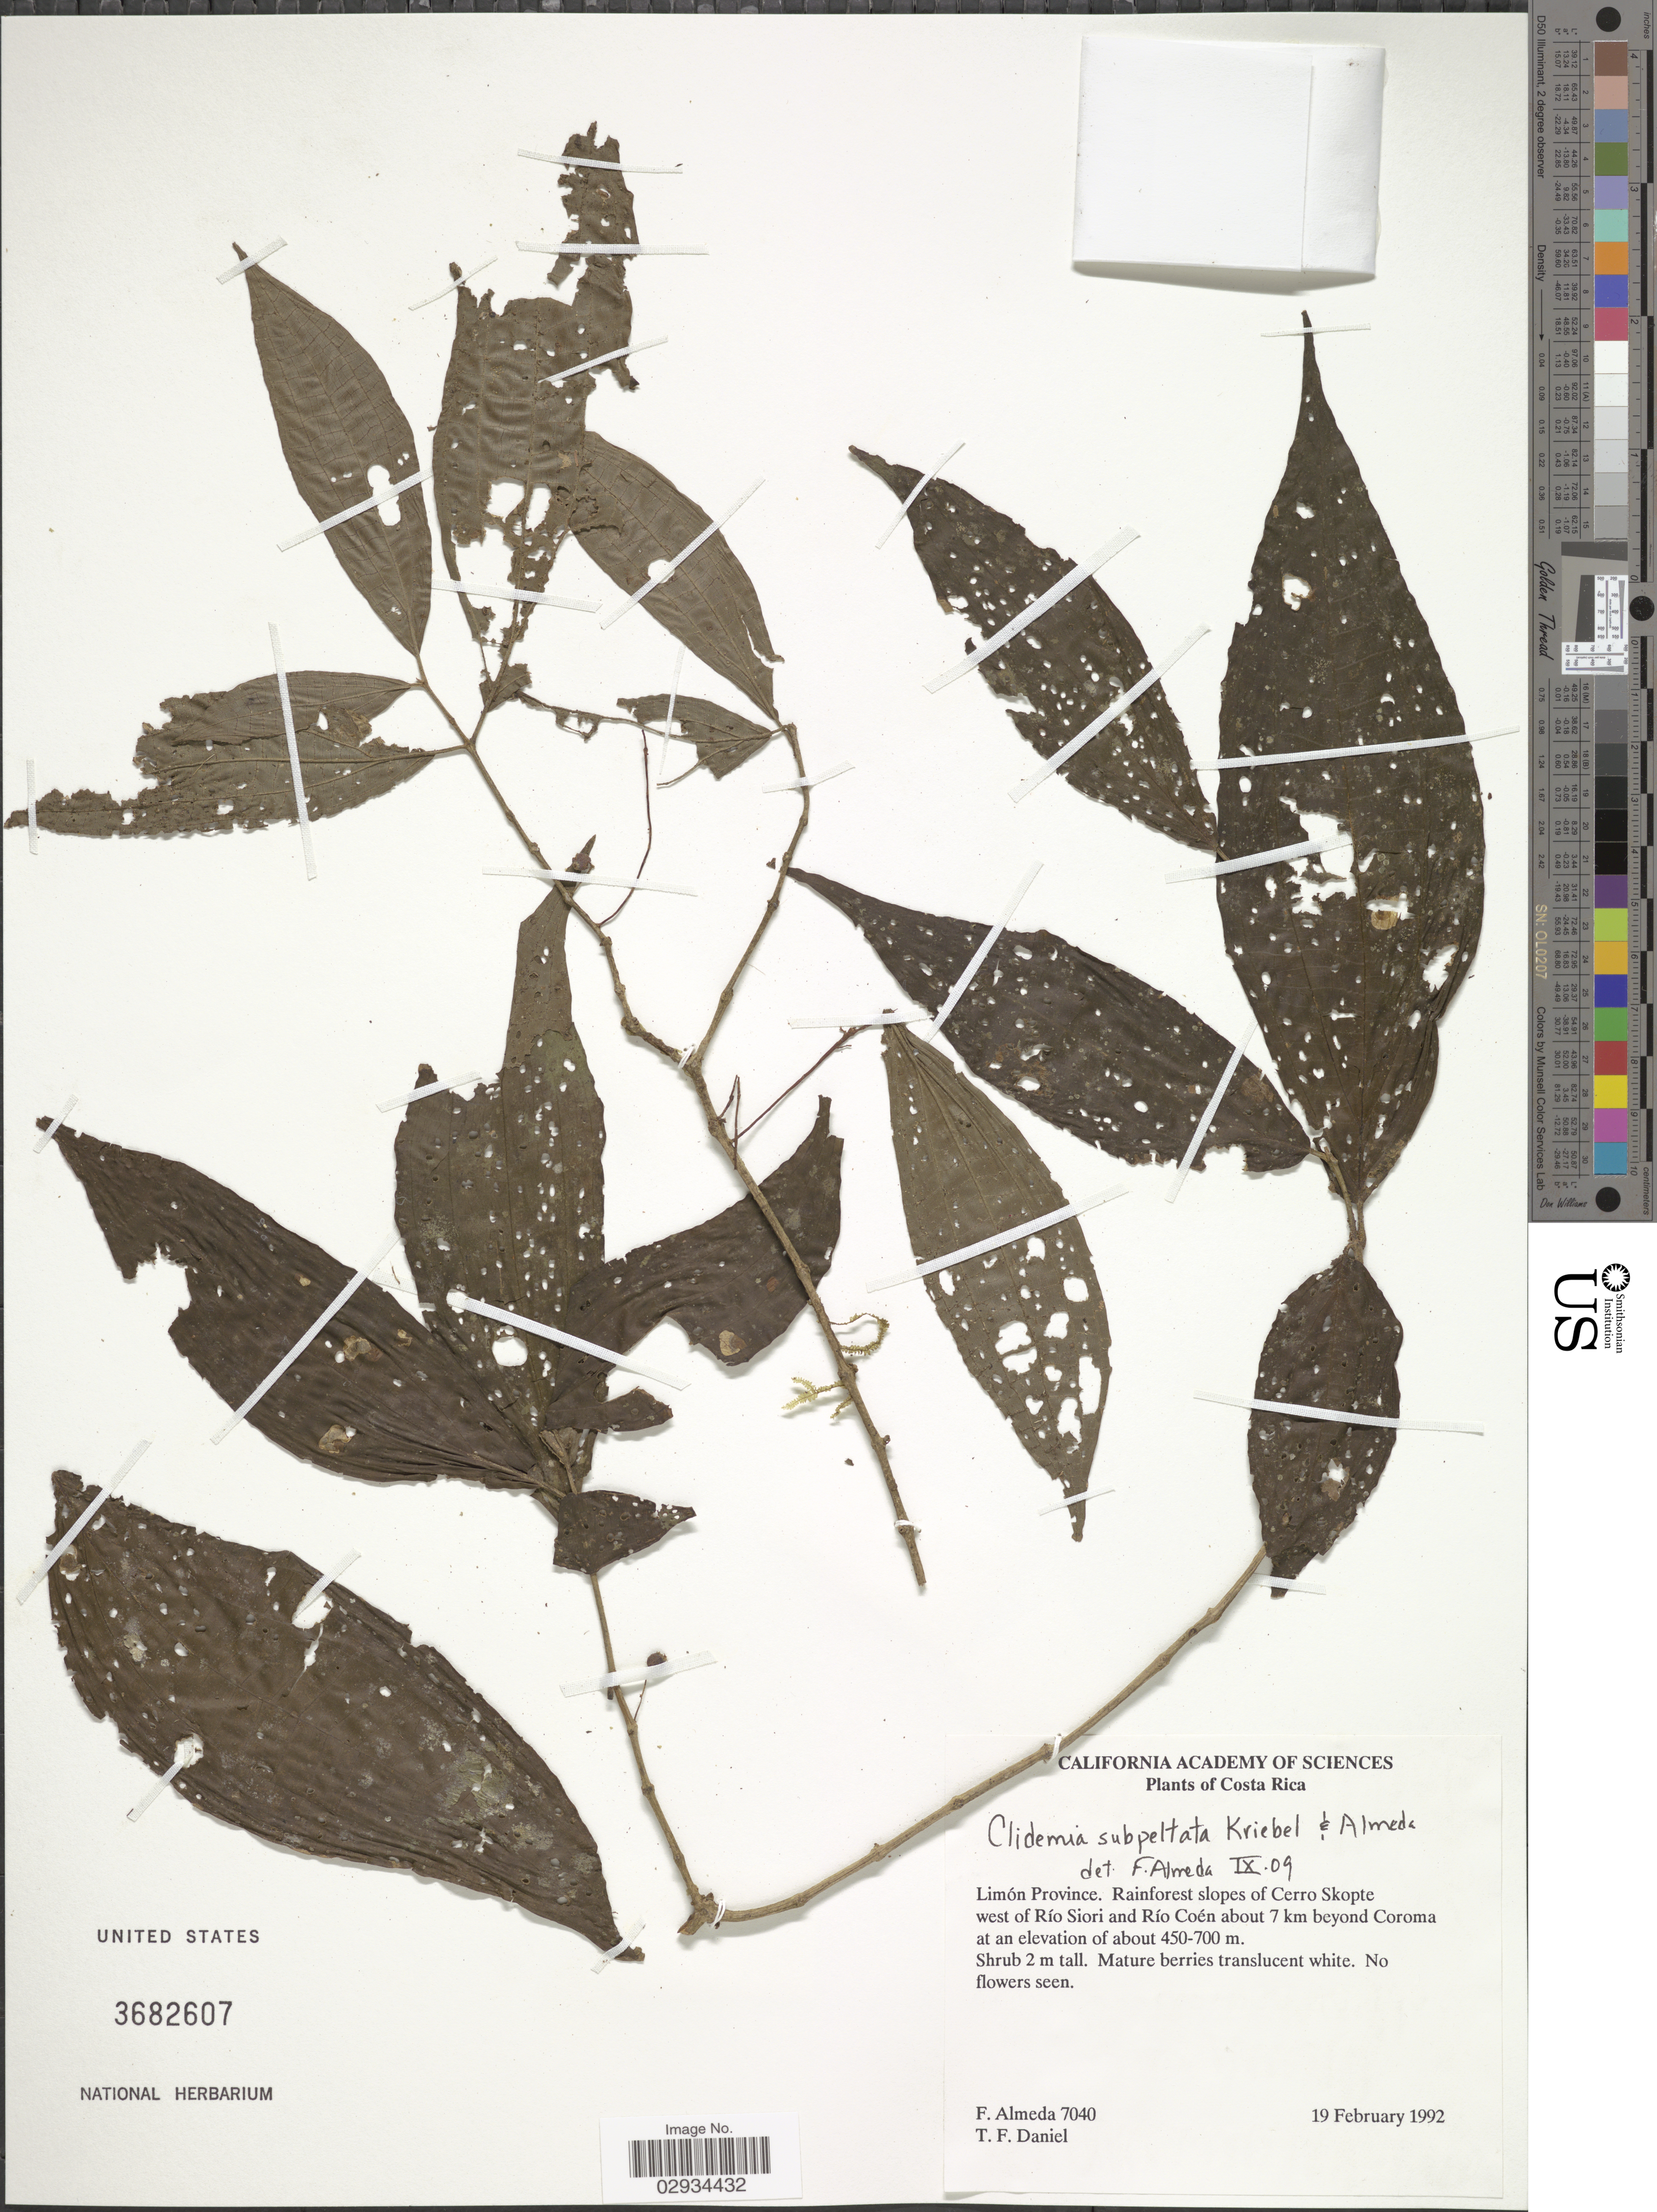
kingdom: Plantae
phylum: Tracheophyta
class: Magnoliopsida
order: Myrtales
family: Melastomataceae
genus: Miconia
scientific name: Miconia subulipetala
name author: Wurdack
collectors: F. Almeda & T. F. Daniel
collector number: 7040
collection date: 1992-02-19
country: Costa Rica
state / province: Limón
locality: Rainforest slopes of Cerro Skopte west of Río Siori and Río Coén about 7 km beyond Coroma.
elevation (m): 450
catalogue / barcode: US 3682607